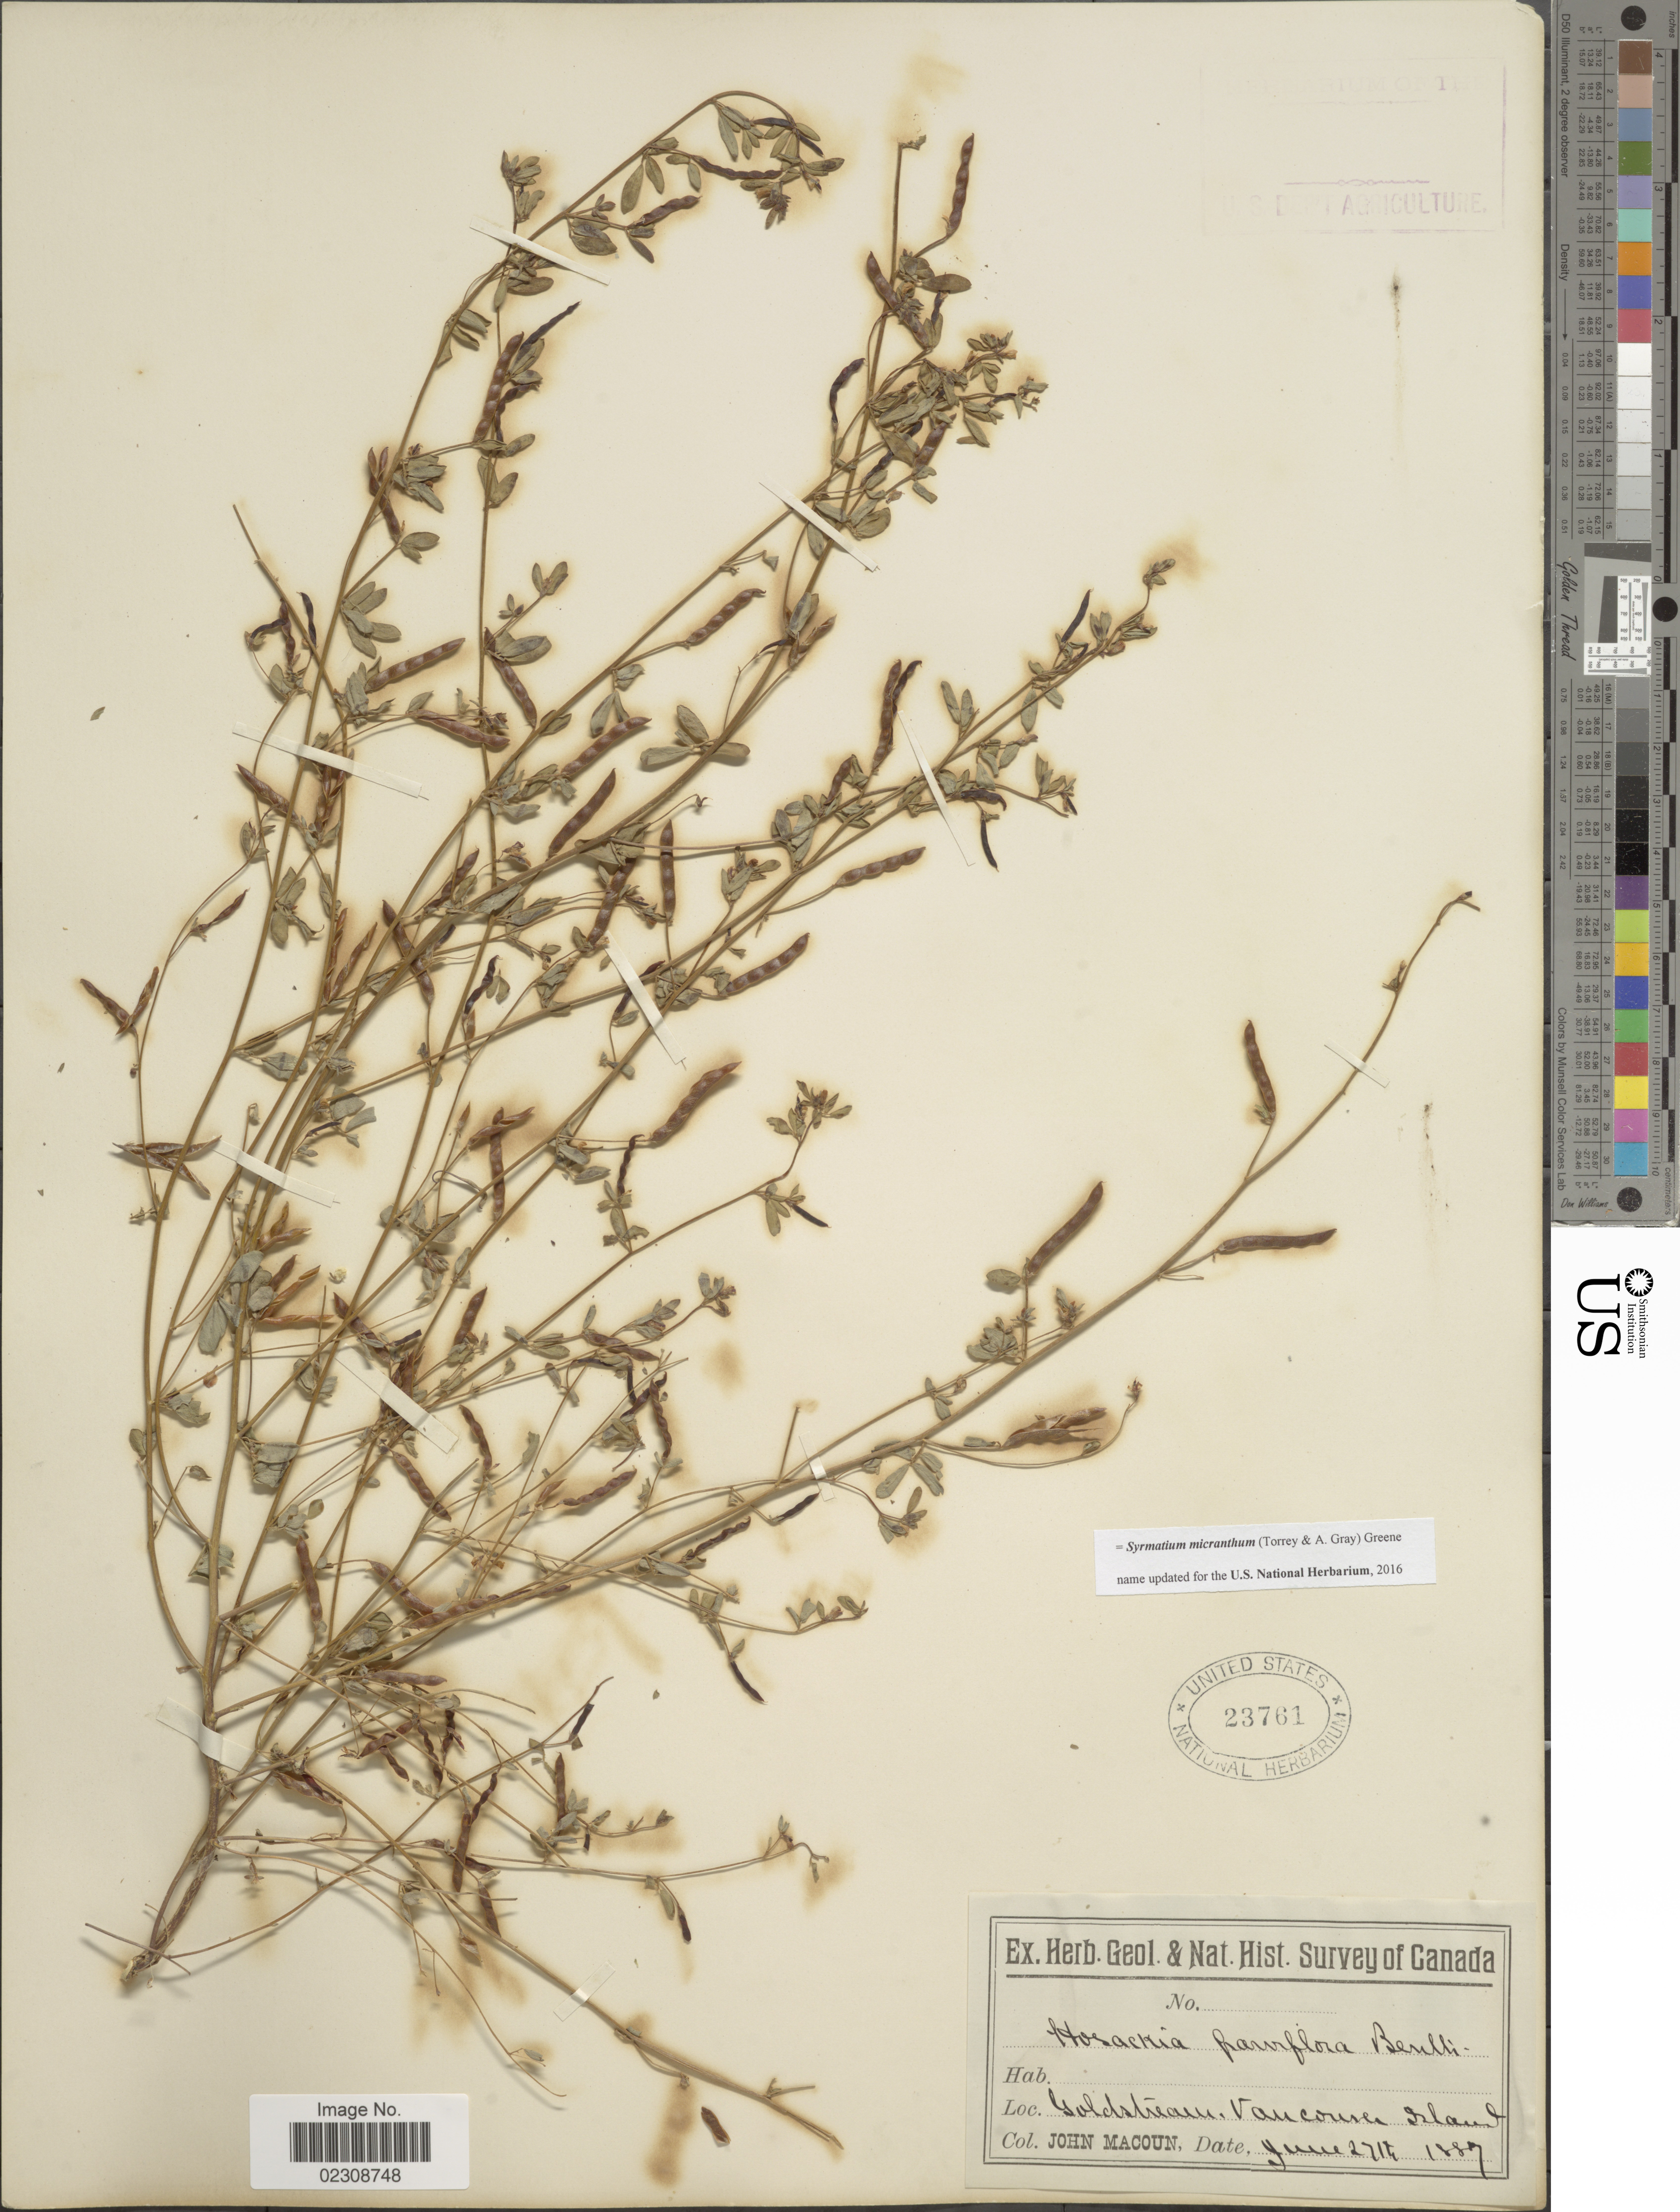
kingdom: Plantae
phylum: Tracheophyta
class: Magnoliopsida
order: Fabales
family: Fabaceae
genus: Syrmatium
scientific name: Syrmatium micranthum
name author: (Torr. & A. Gray) Greene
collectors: J. Macoun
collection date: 1887-06-27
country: Canada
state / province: British Columbia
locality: Goldstream, Vancouver Island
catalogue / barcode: US 23761